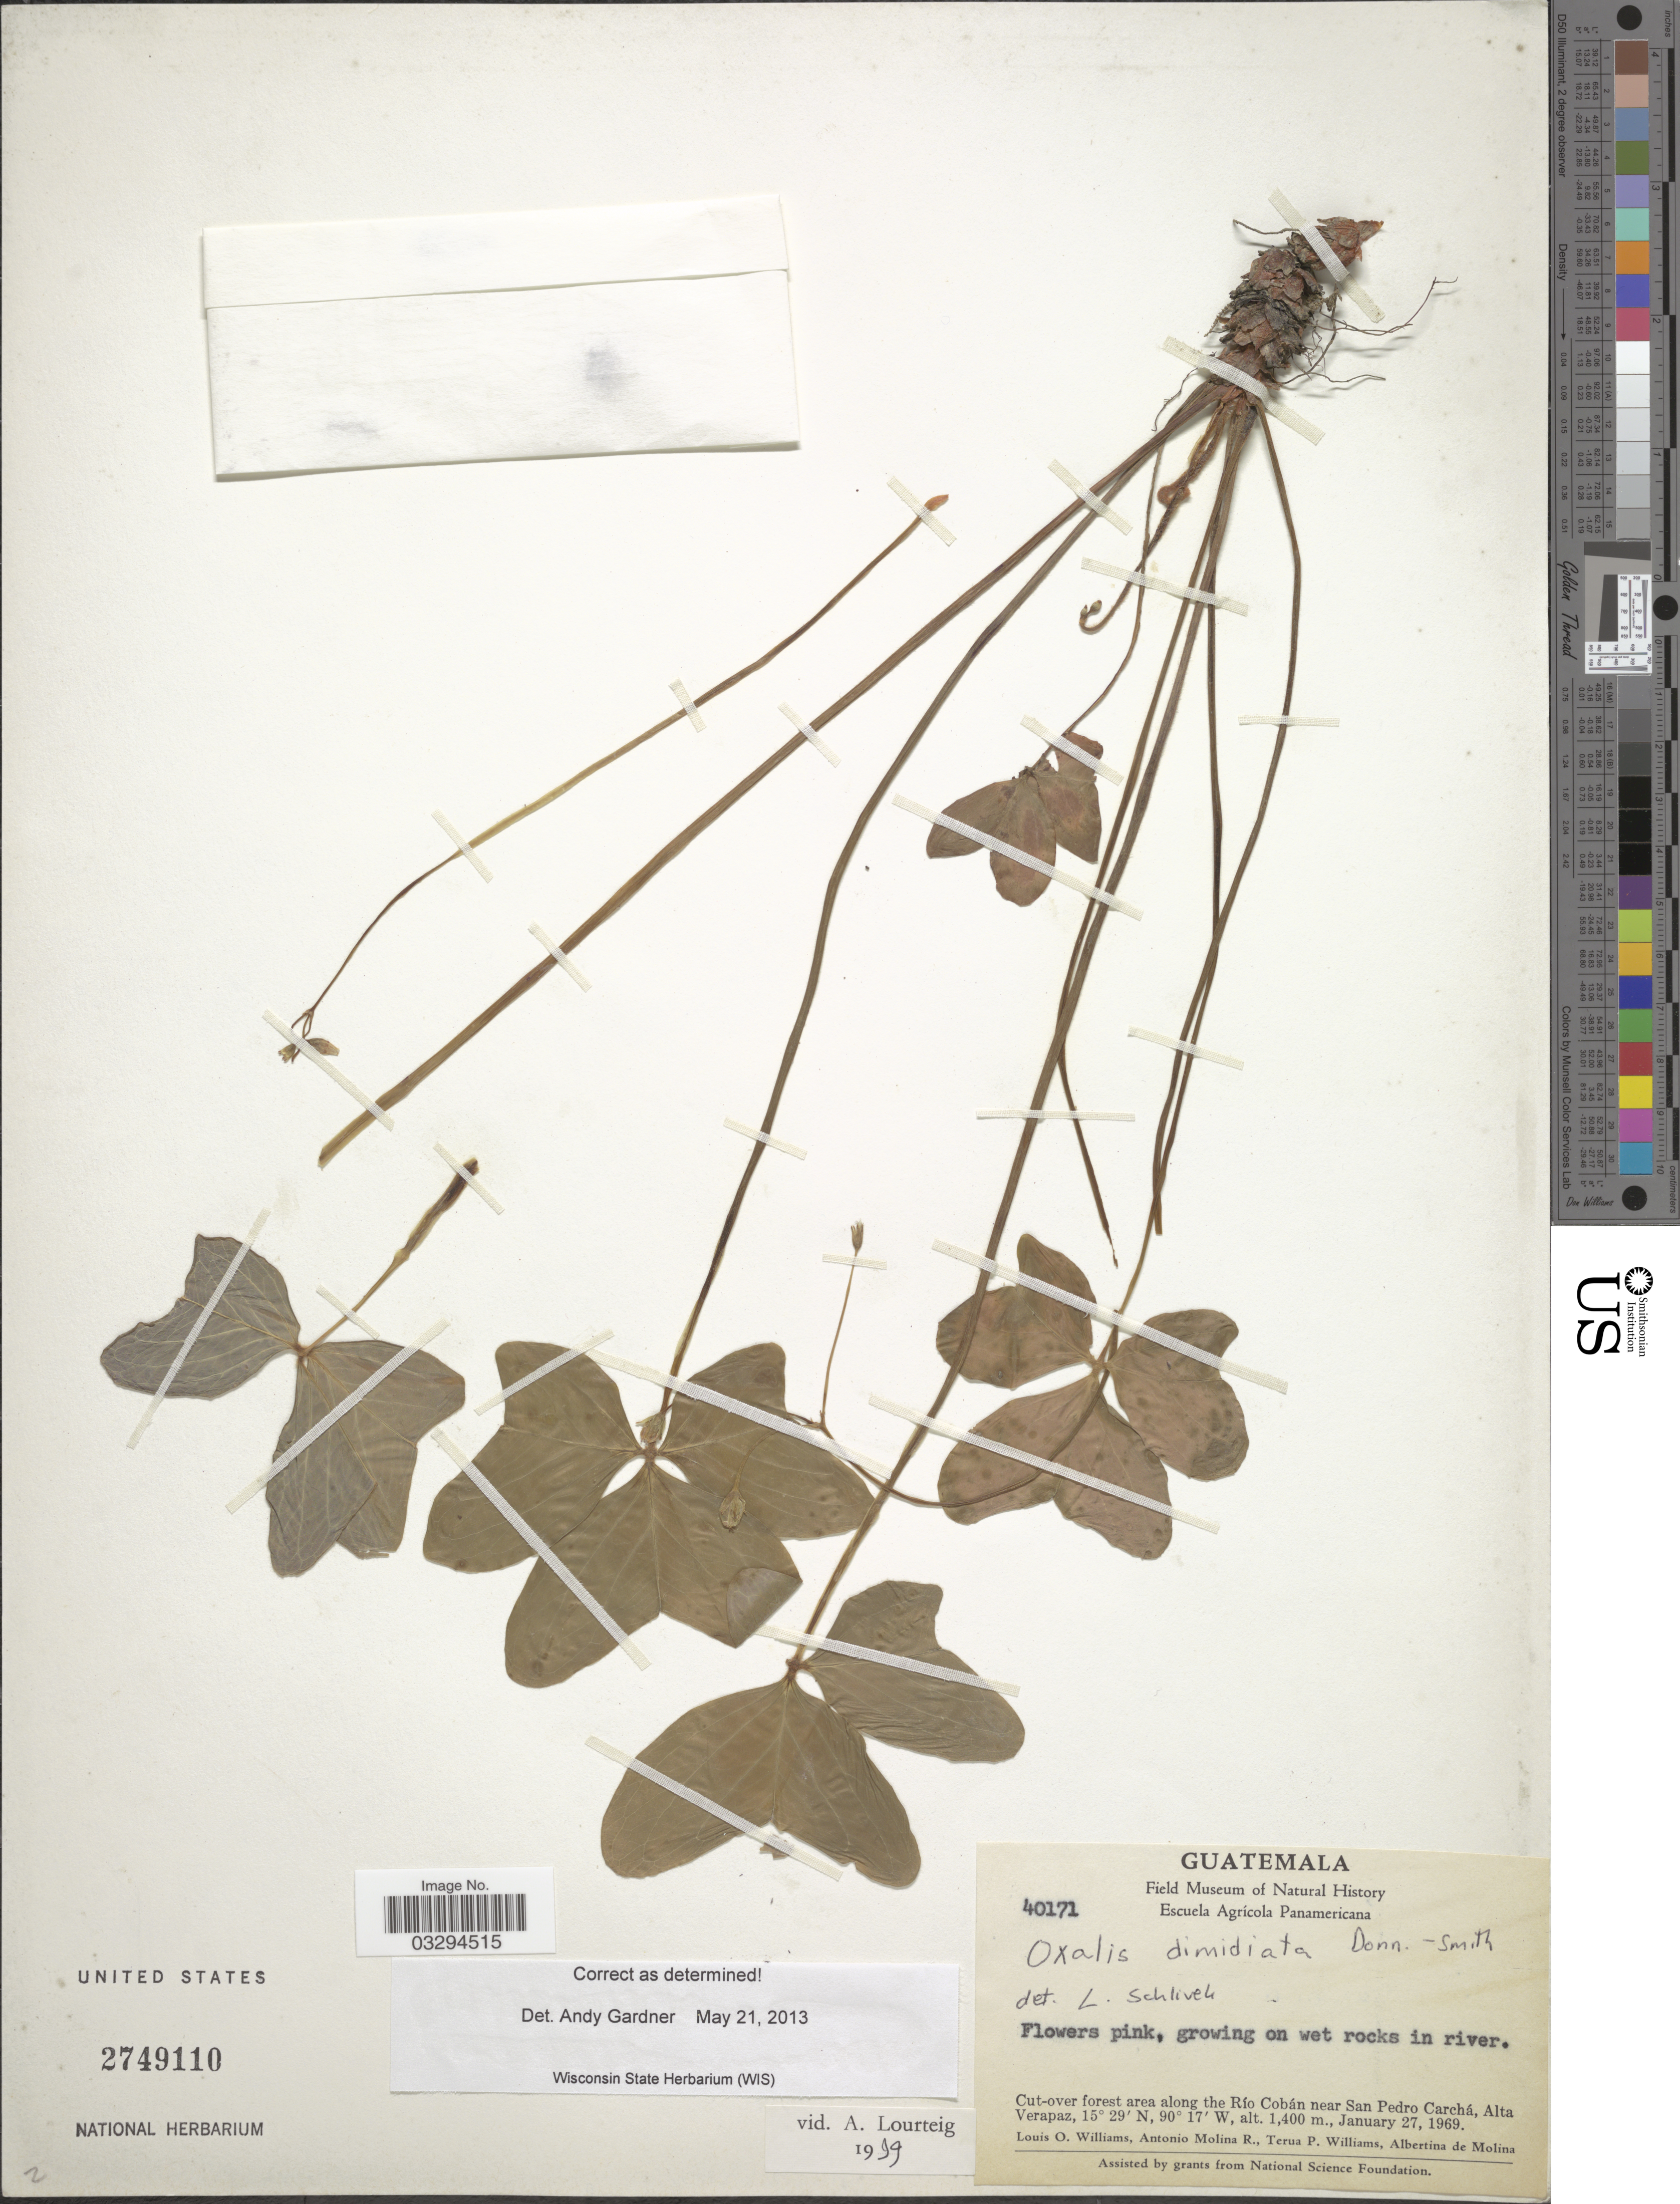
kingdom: Plantae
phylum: Tracheophyta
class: Magnoliopsida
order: Oxalidales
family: Oxalidaceae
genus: Oxalis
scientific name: Oxalis dimidiata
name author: Donn. Sm.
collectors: L. O. Williams, A. Molina R., T. Williams & A. R. Molina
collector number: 40171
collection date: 1969-01-27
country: Guatemala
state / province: Alta Verapaz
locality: Cut-over forest area along the Río Cobán near San Pedro Carchá.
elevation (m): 1400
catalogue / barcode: US 2749110